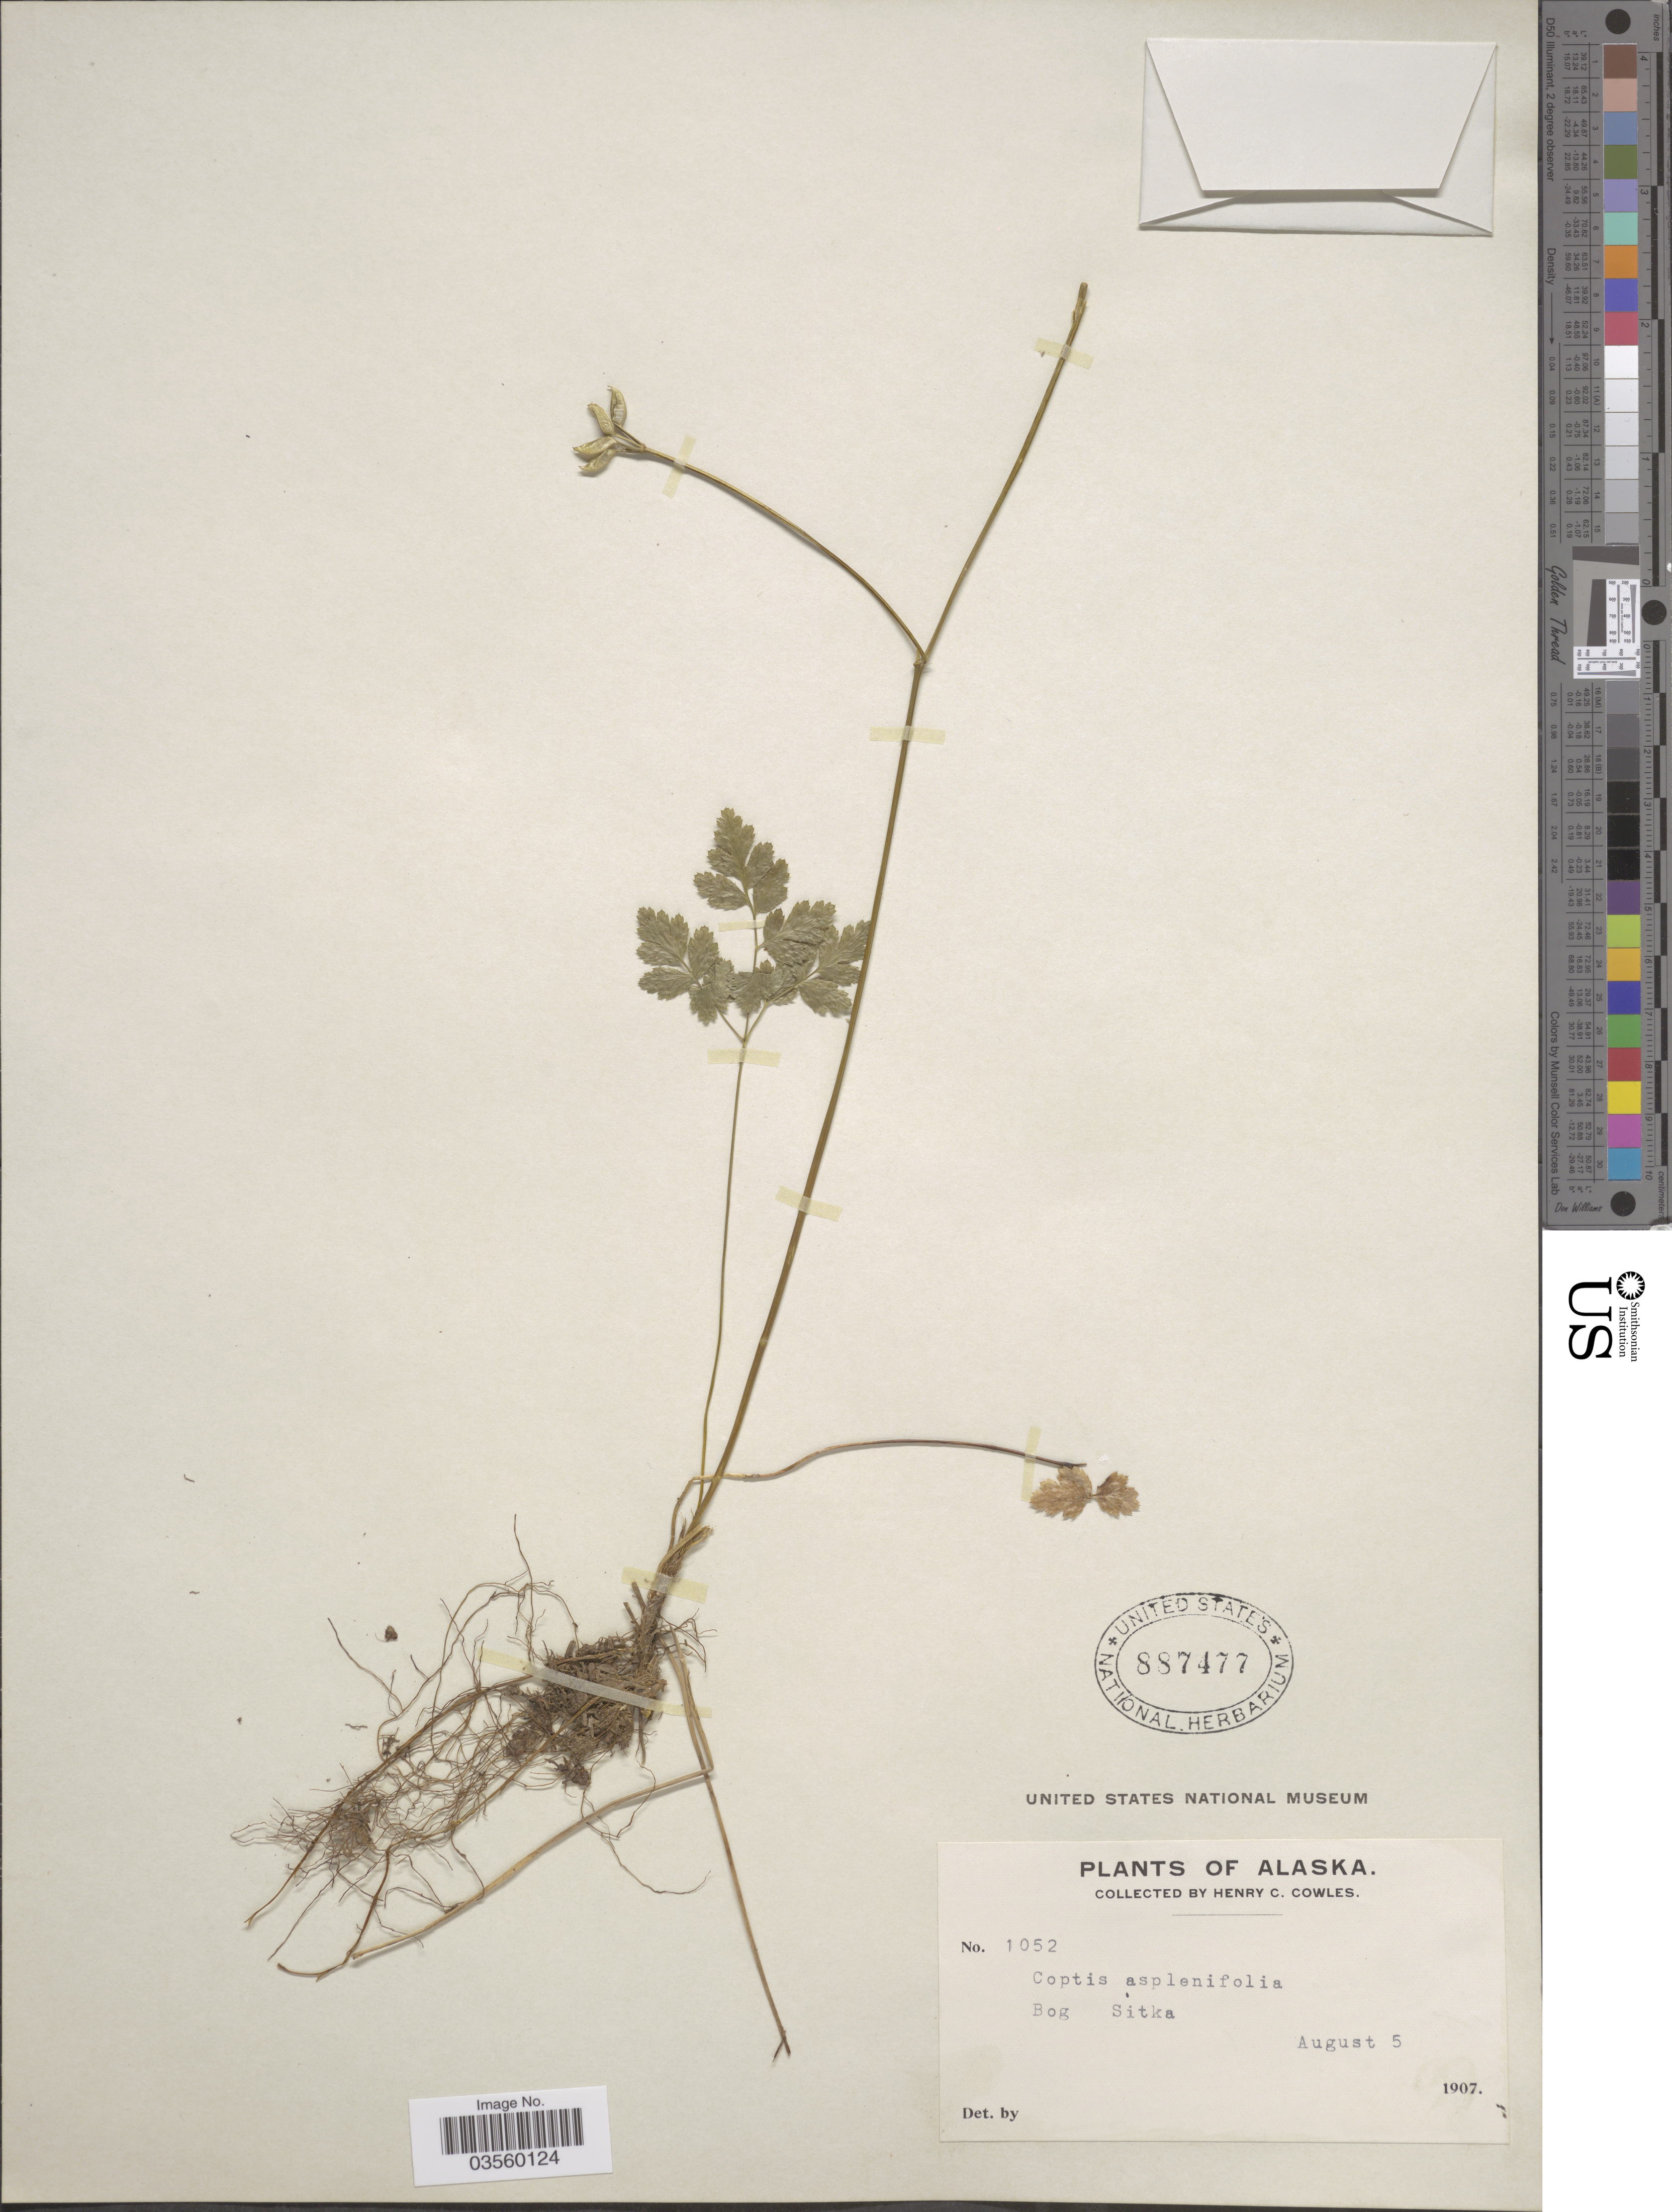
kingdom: Plantae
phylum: Tracheophyta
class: Magnoliopsida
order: Ranunculales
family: Ranunculaceae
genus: Coptis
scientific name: Coptis asplenifolia ined ?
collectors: H. Cowles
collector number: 1052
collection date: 1907-08-05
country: United States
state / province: Alaska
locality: Bog Sitka.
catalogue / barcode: US 887477